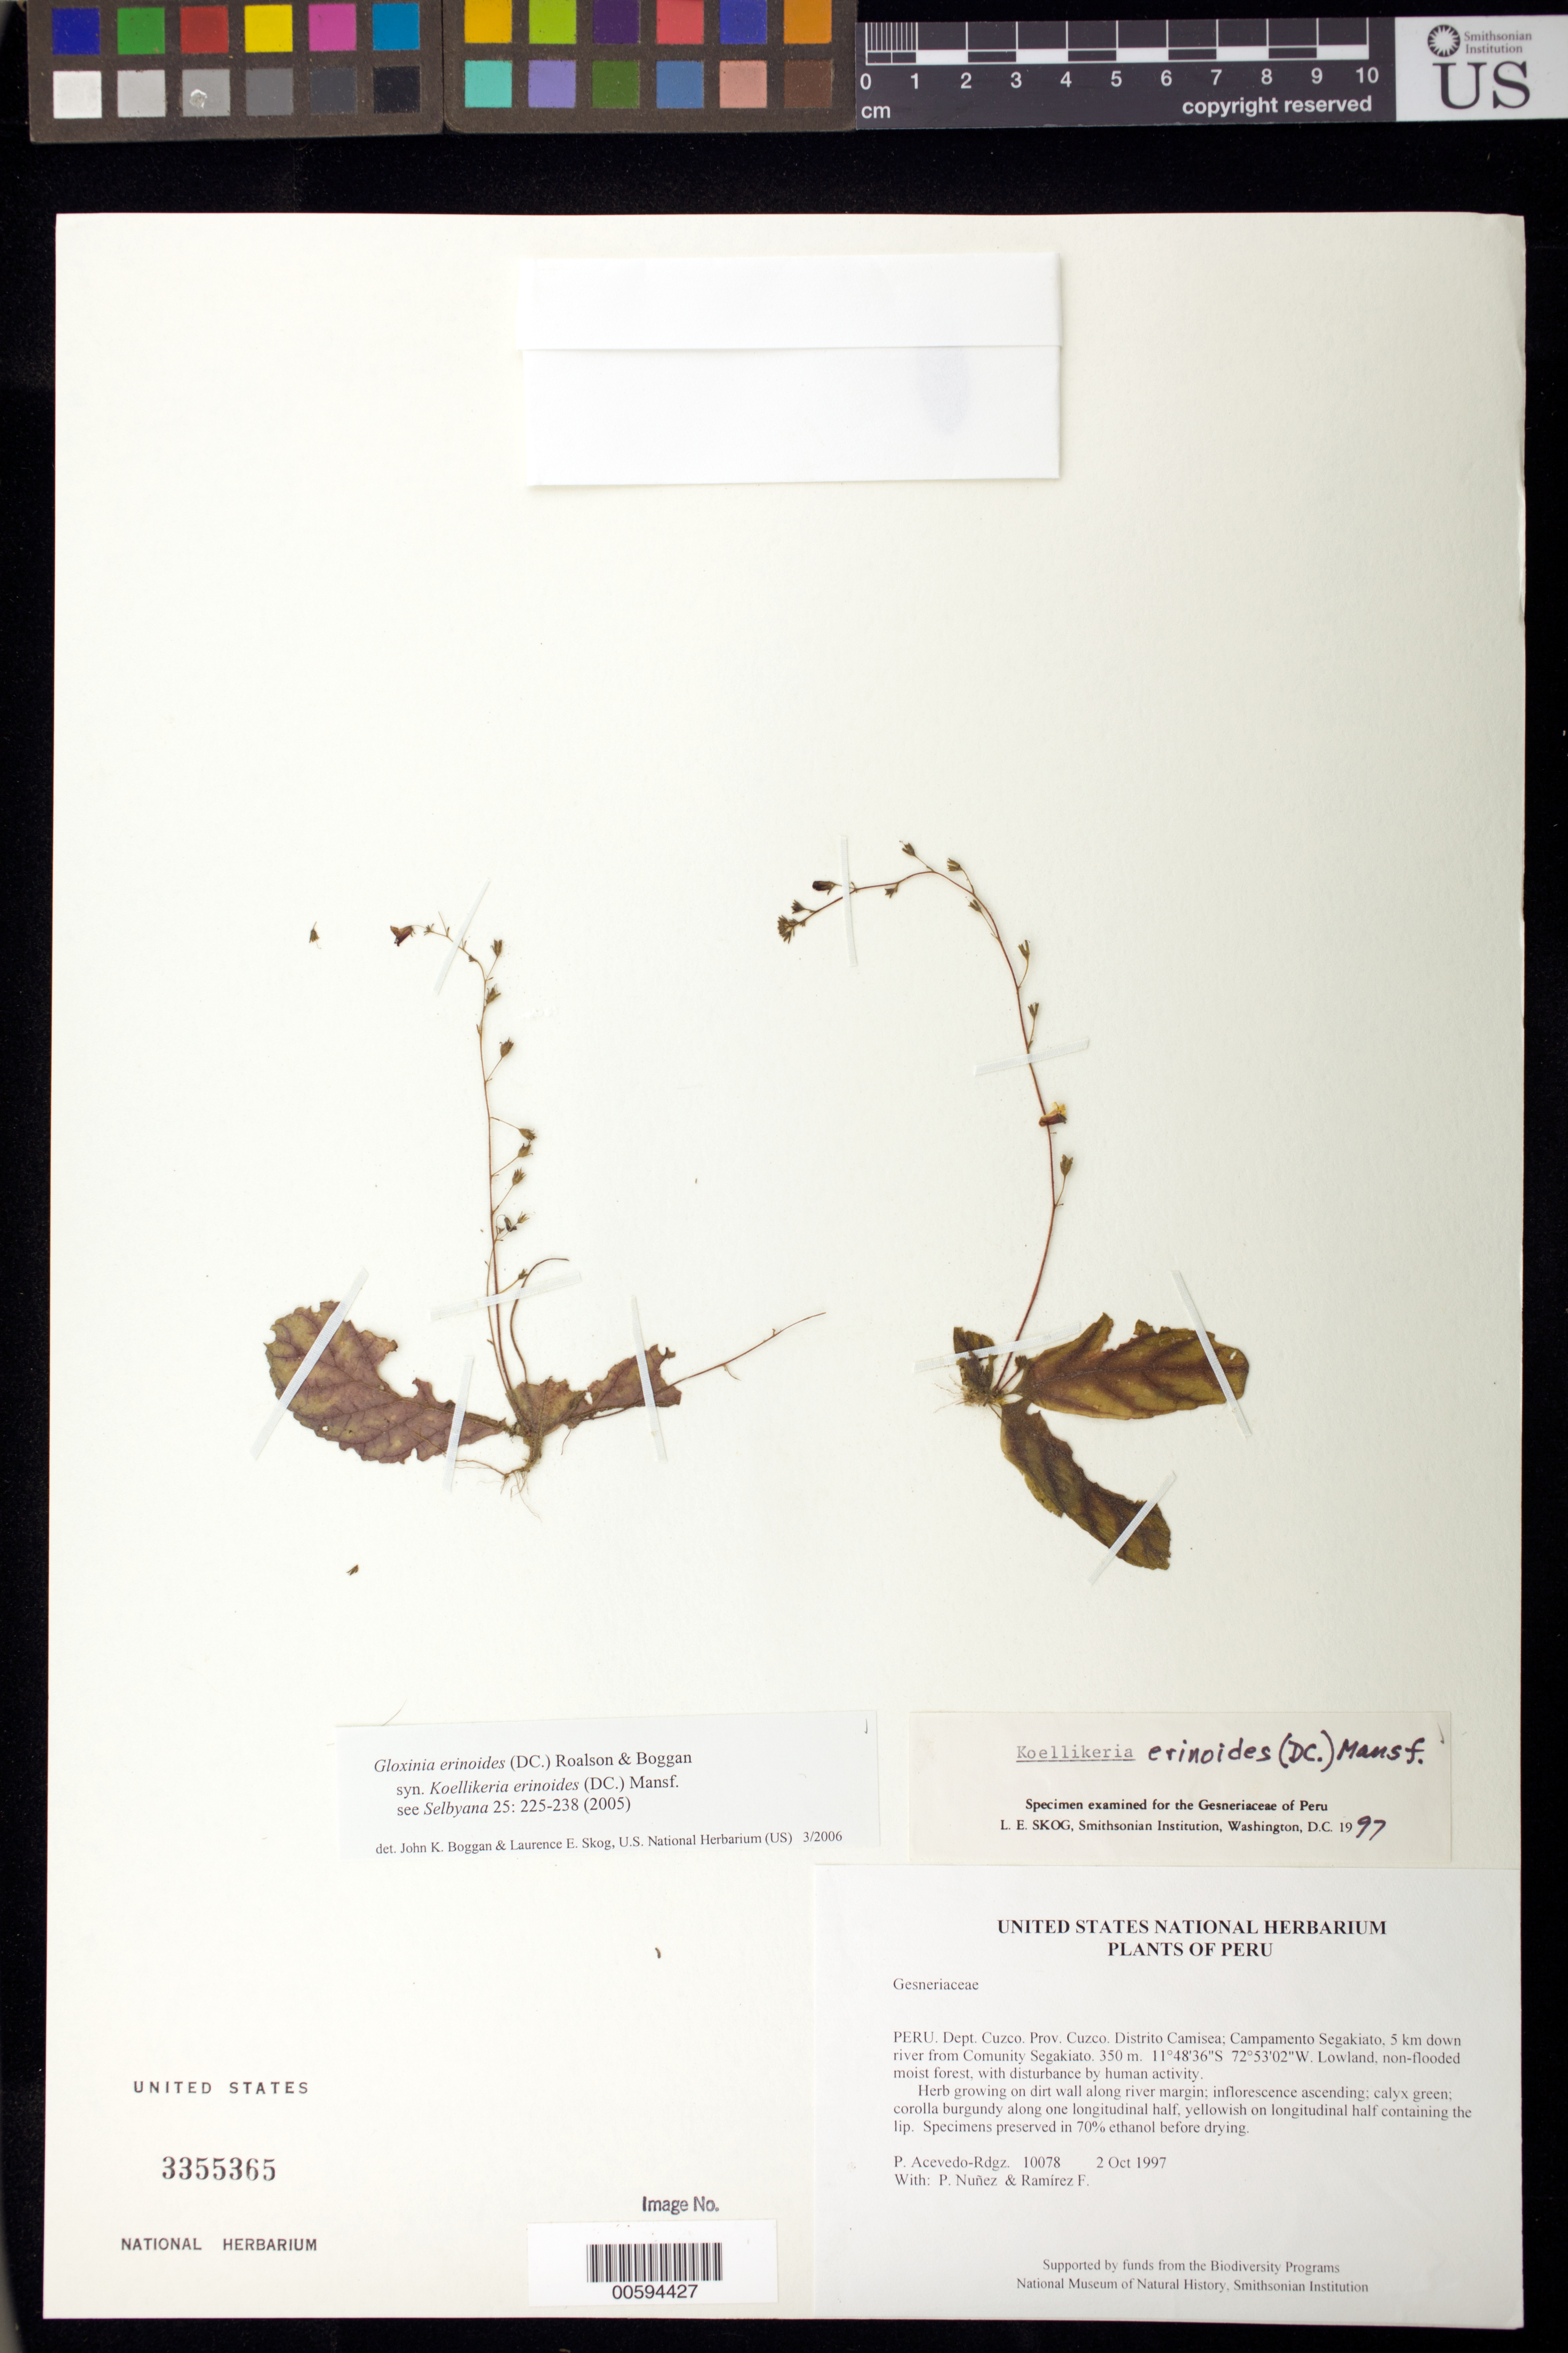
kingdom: Plantae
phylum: Tracheophyta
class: Magnoliopsida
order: Lamiales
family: Gesneriaceae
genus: Gloxinia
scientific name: Gloxinia erinoides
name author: (DC.) Roalson & Boggan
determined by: Boggan, J. K.; Skog, L. E.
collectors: P. Acevedo-Rodr., P. Nuñez V. & F. Ramirez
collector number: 10078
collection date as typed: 02 Oct 1997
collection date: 1997-10-02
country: Peru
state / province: Cusco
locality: Prov. Cuzco, Dtto. Camisea; Campamento Segakiato, 5 km down river from Community Segakiato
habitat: Lowland, non-flooded moist forest, with disturbance by human activity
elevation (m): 350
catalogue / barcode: US 3355365